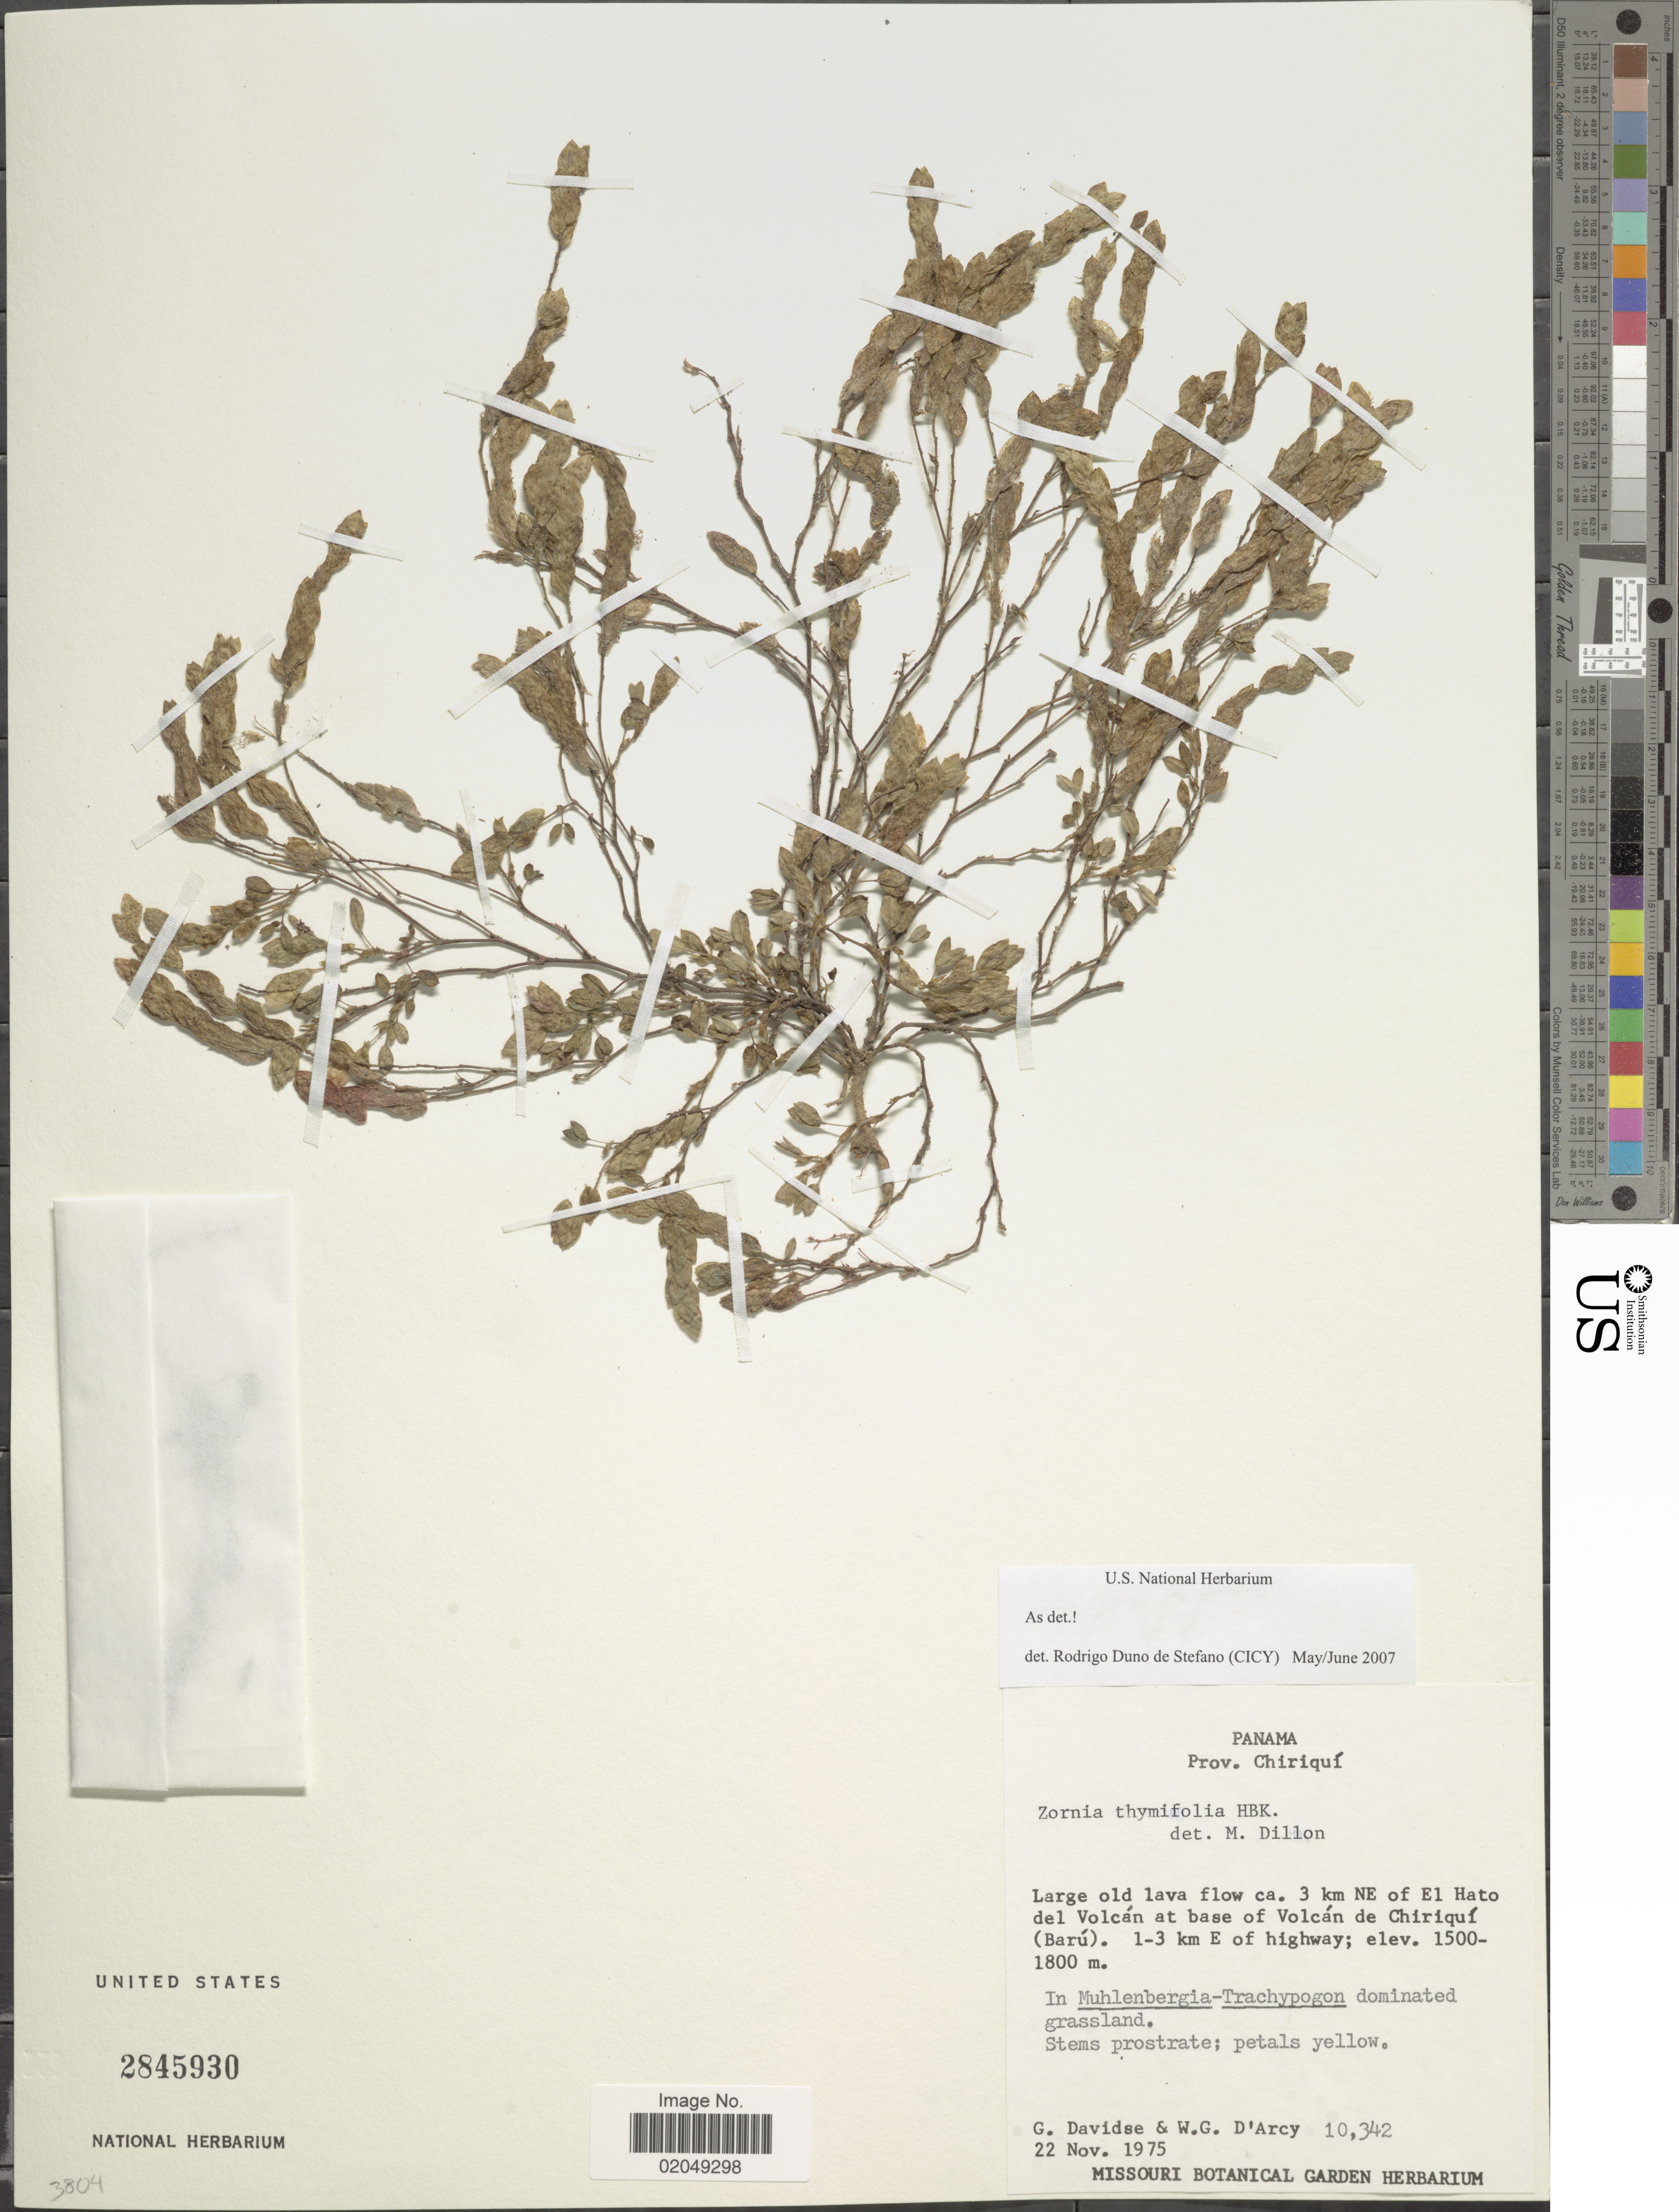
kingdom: Plantae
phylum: Tracheophyta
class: Magnoliopsida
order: Fabales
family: Fabaceae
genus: Zornia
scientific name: Zornia thymifolia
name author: Kunth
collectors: G. Davidse & W. G. D'Arcy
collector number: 10342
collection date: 1975-11-22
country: Panama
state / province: Chiriqui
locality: Large old lava flow ca. 3 km NE of El Hato del Volcan at base of Volcan de Chiriqui (Baru), 1-3 km E of highway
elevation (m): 1500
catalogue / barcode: US 2845930